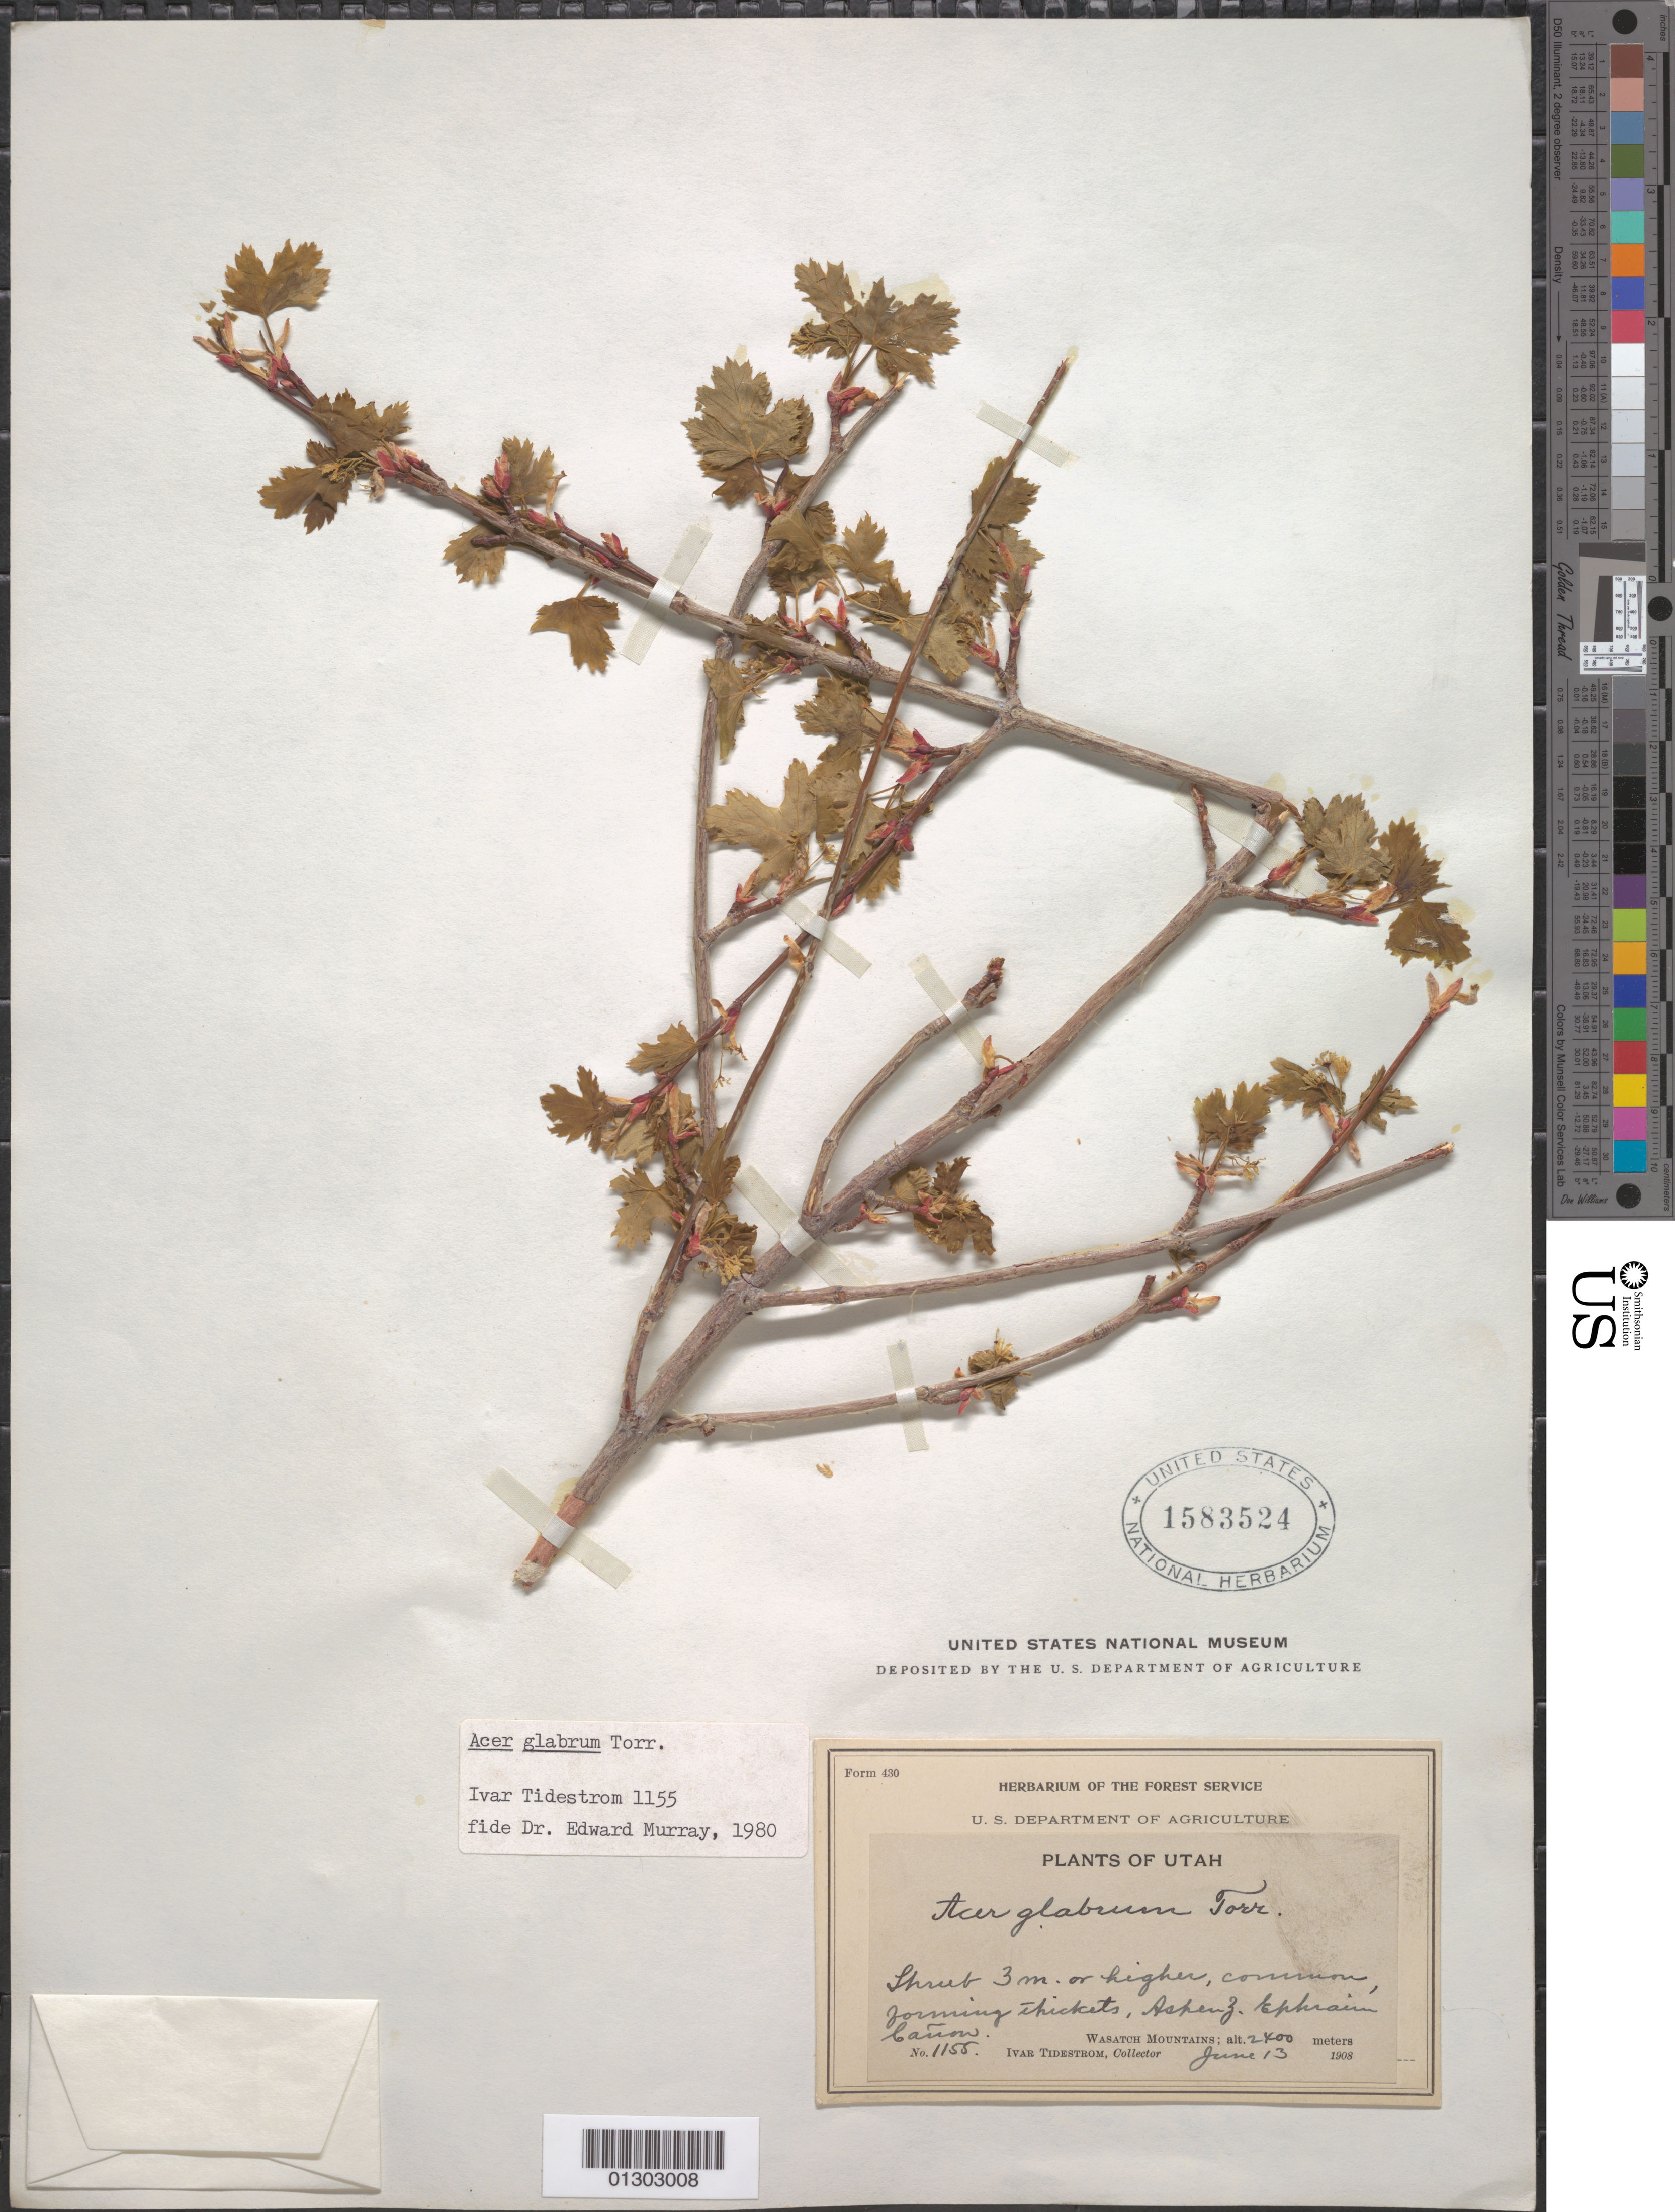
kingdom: Plantae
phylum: Tracheophyta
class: Magnoliopsida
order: Sapindales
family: Sapindaceae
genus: Acer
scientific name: Acer glabrum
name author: Torr.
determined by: Murray, Edward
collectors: I. F. Tidestrom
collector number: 1155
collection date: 1908-06-13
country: United States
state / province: Utah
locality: Wasatch Mountains, Aspen Z, Ephraim Cañon.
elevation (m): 2400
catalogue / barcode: US 1583524